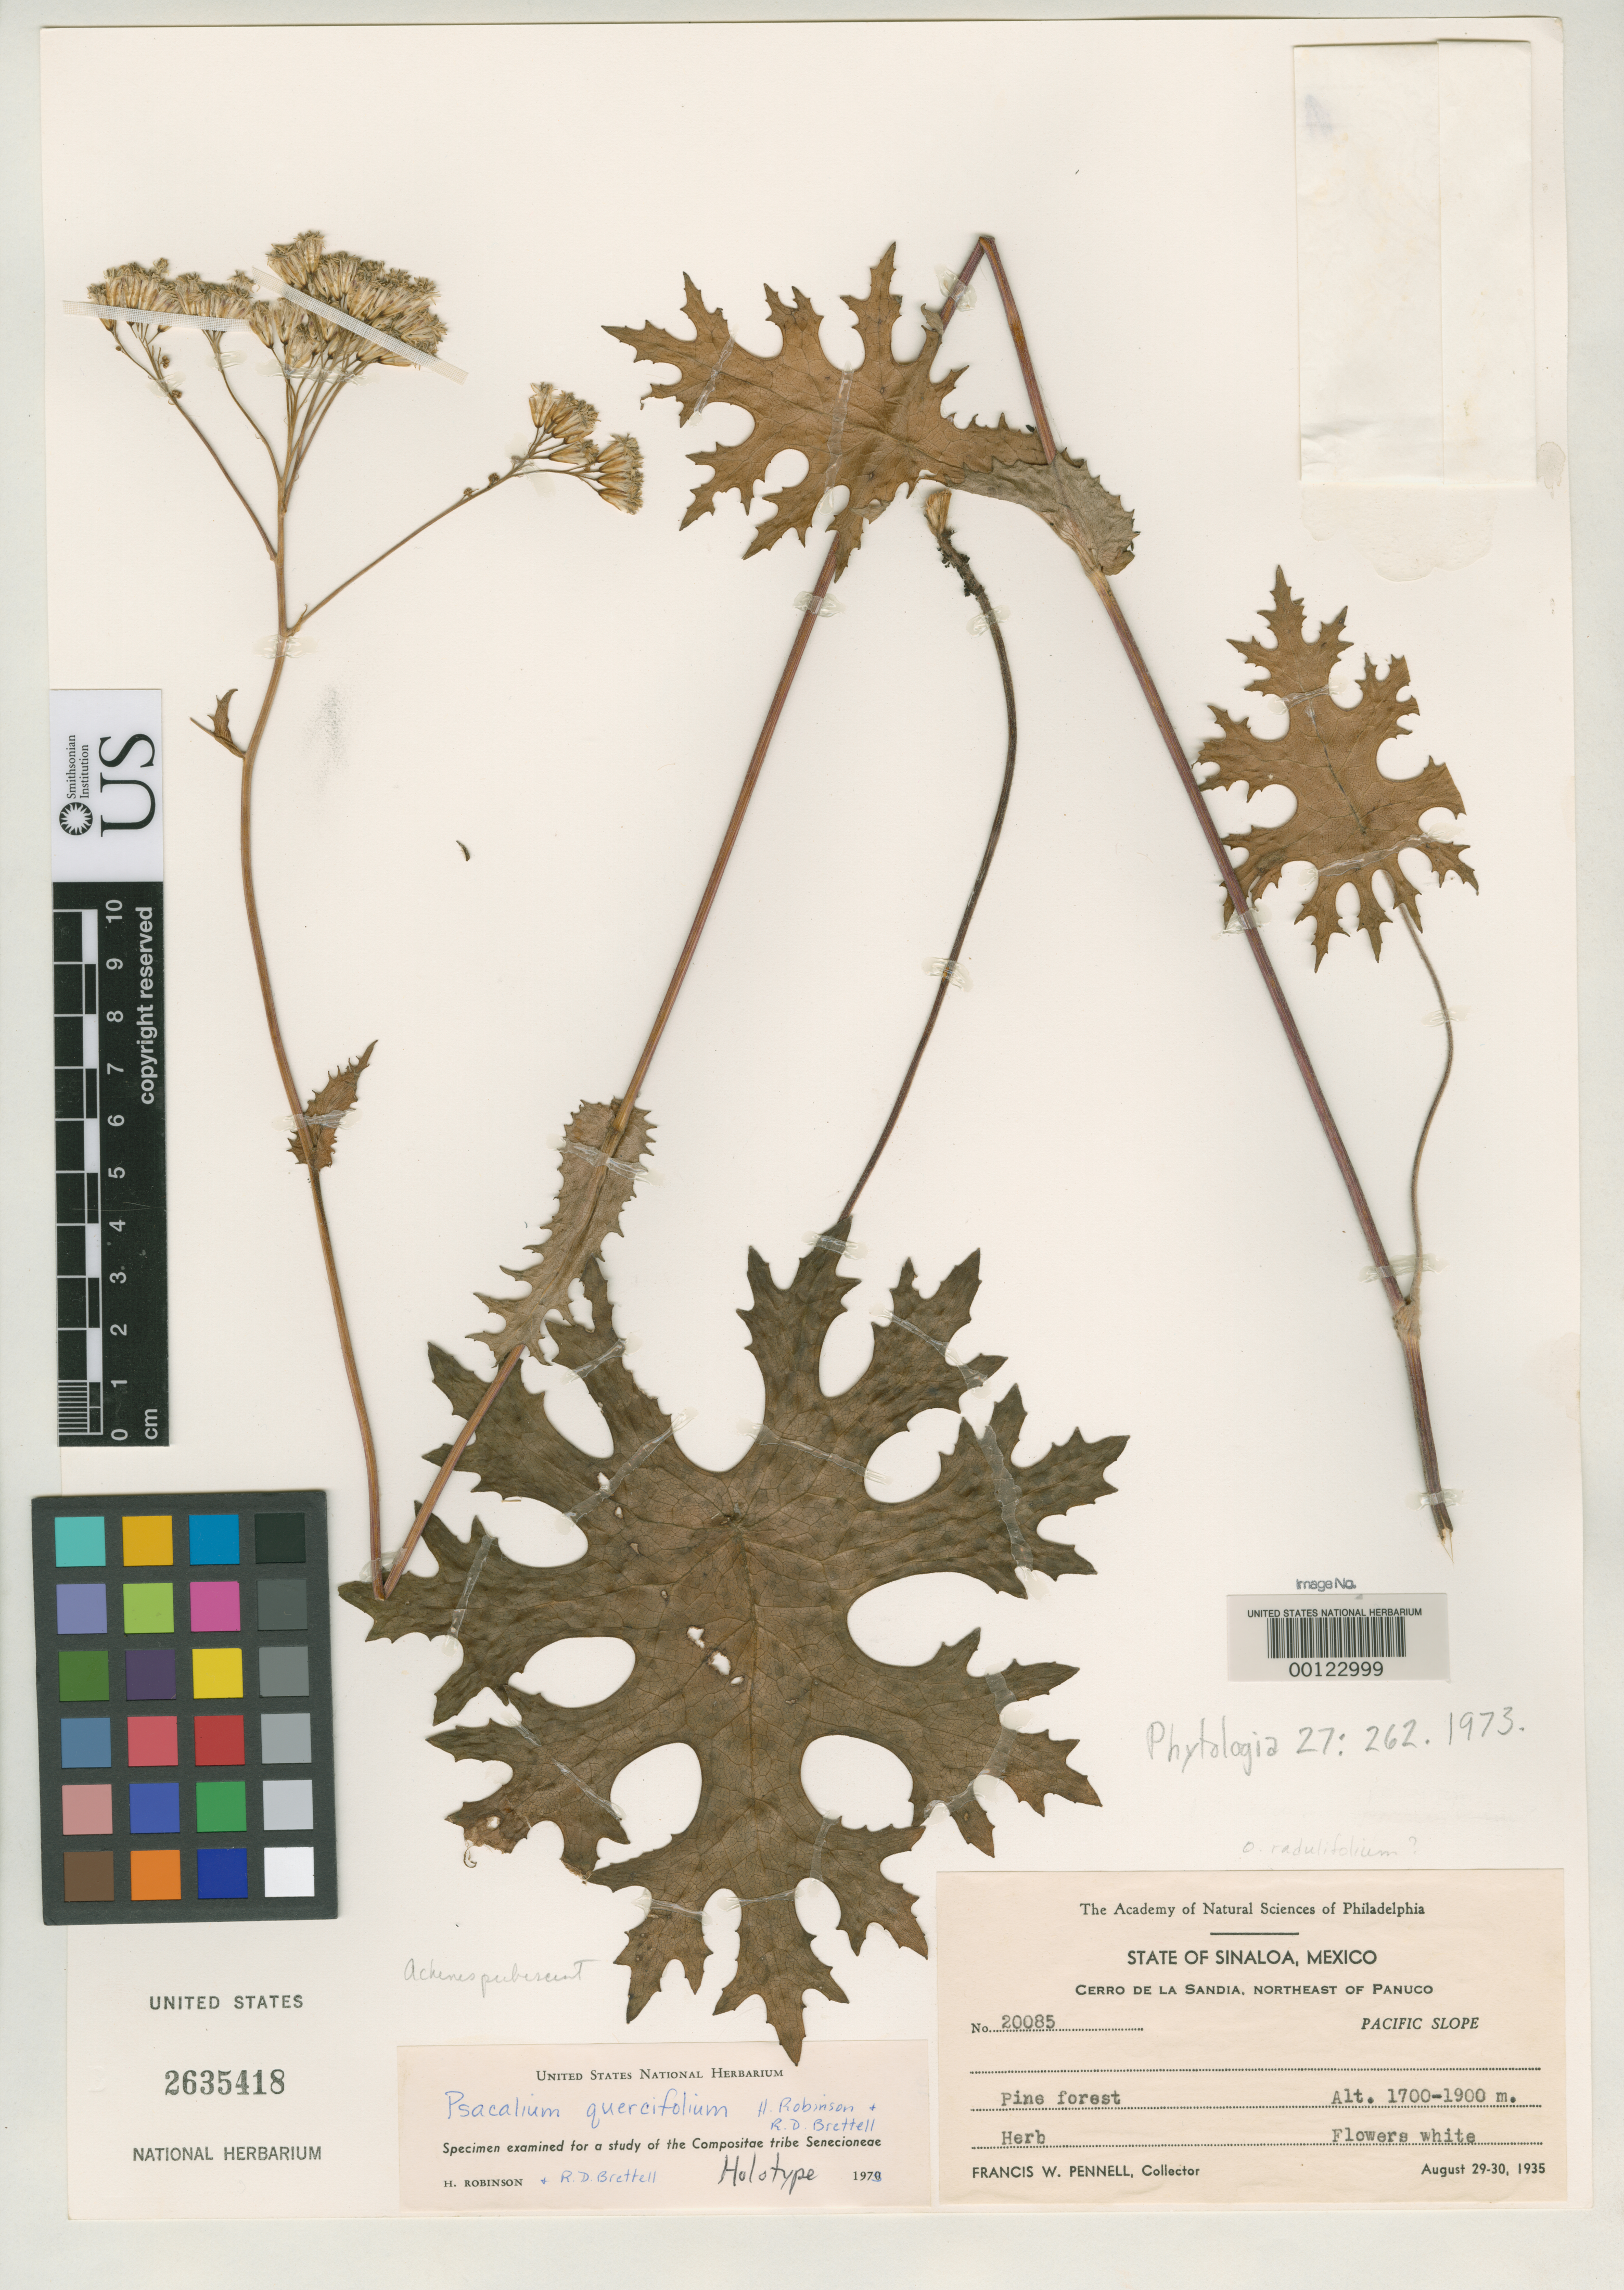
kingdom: Plantae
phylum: Tracheophyta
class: Magnoliopsida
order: Asterales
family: Asteraceae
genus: Psacalium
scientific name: Psacalium quercifolium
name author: H. Rob. & Brettell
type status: Holotype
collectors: F. W. Pennell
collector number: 20085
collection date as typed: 29 Aug 1935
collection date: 1935-08-29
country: Mexico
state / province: Sinaloa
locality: Cerro de La Sandia, NE of Panuco.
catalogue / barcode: US 2635418